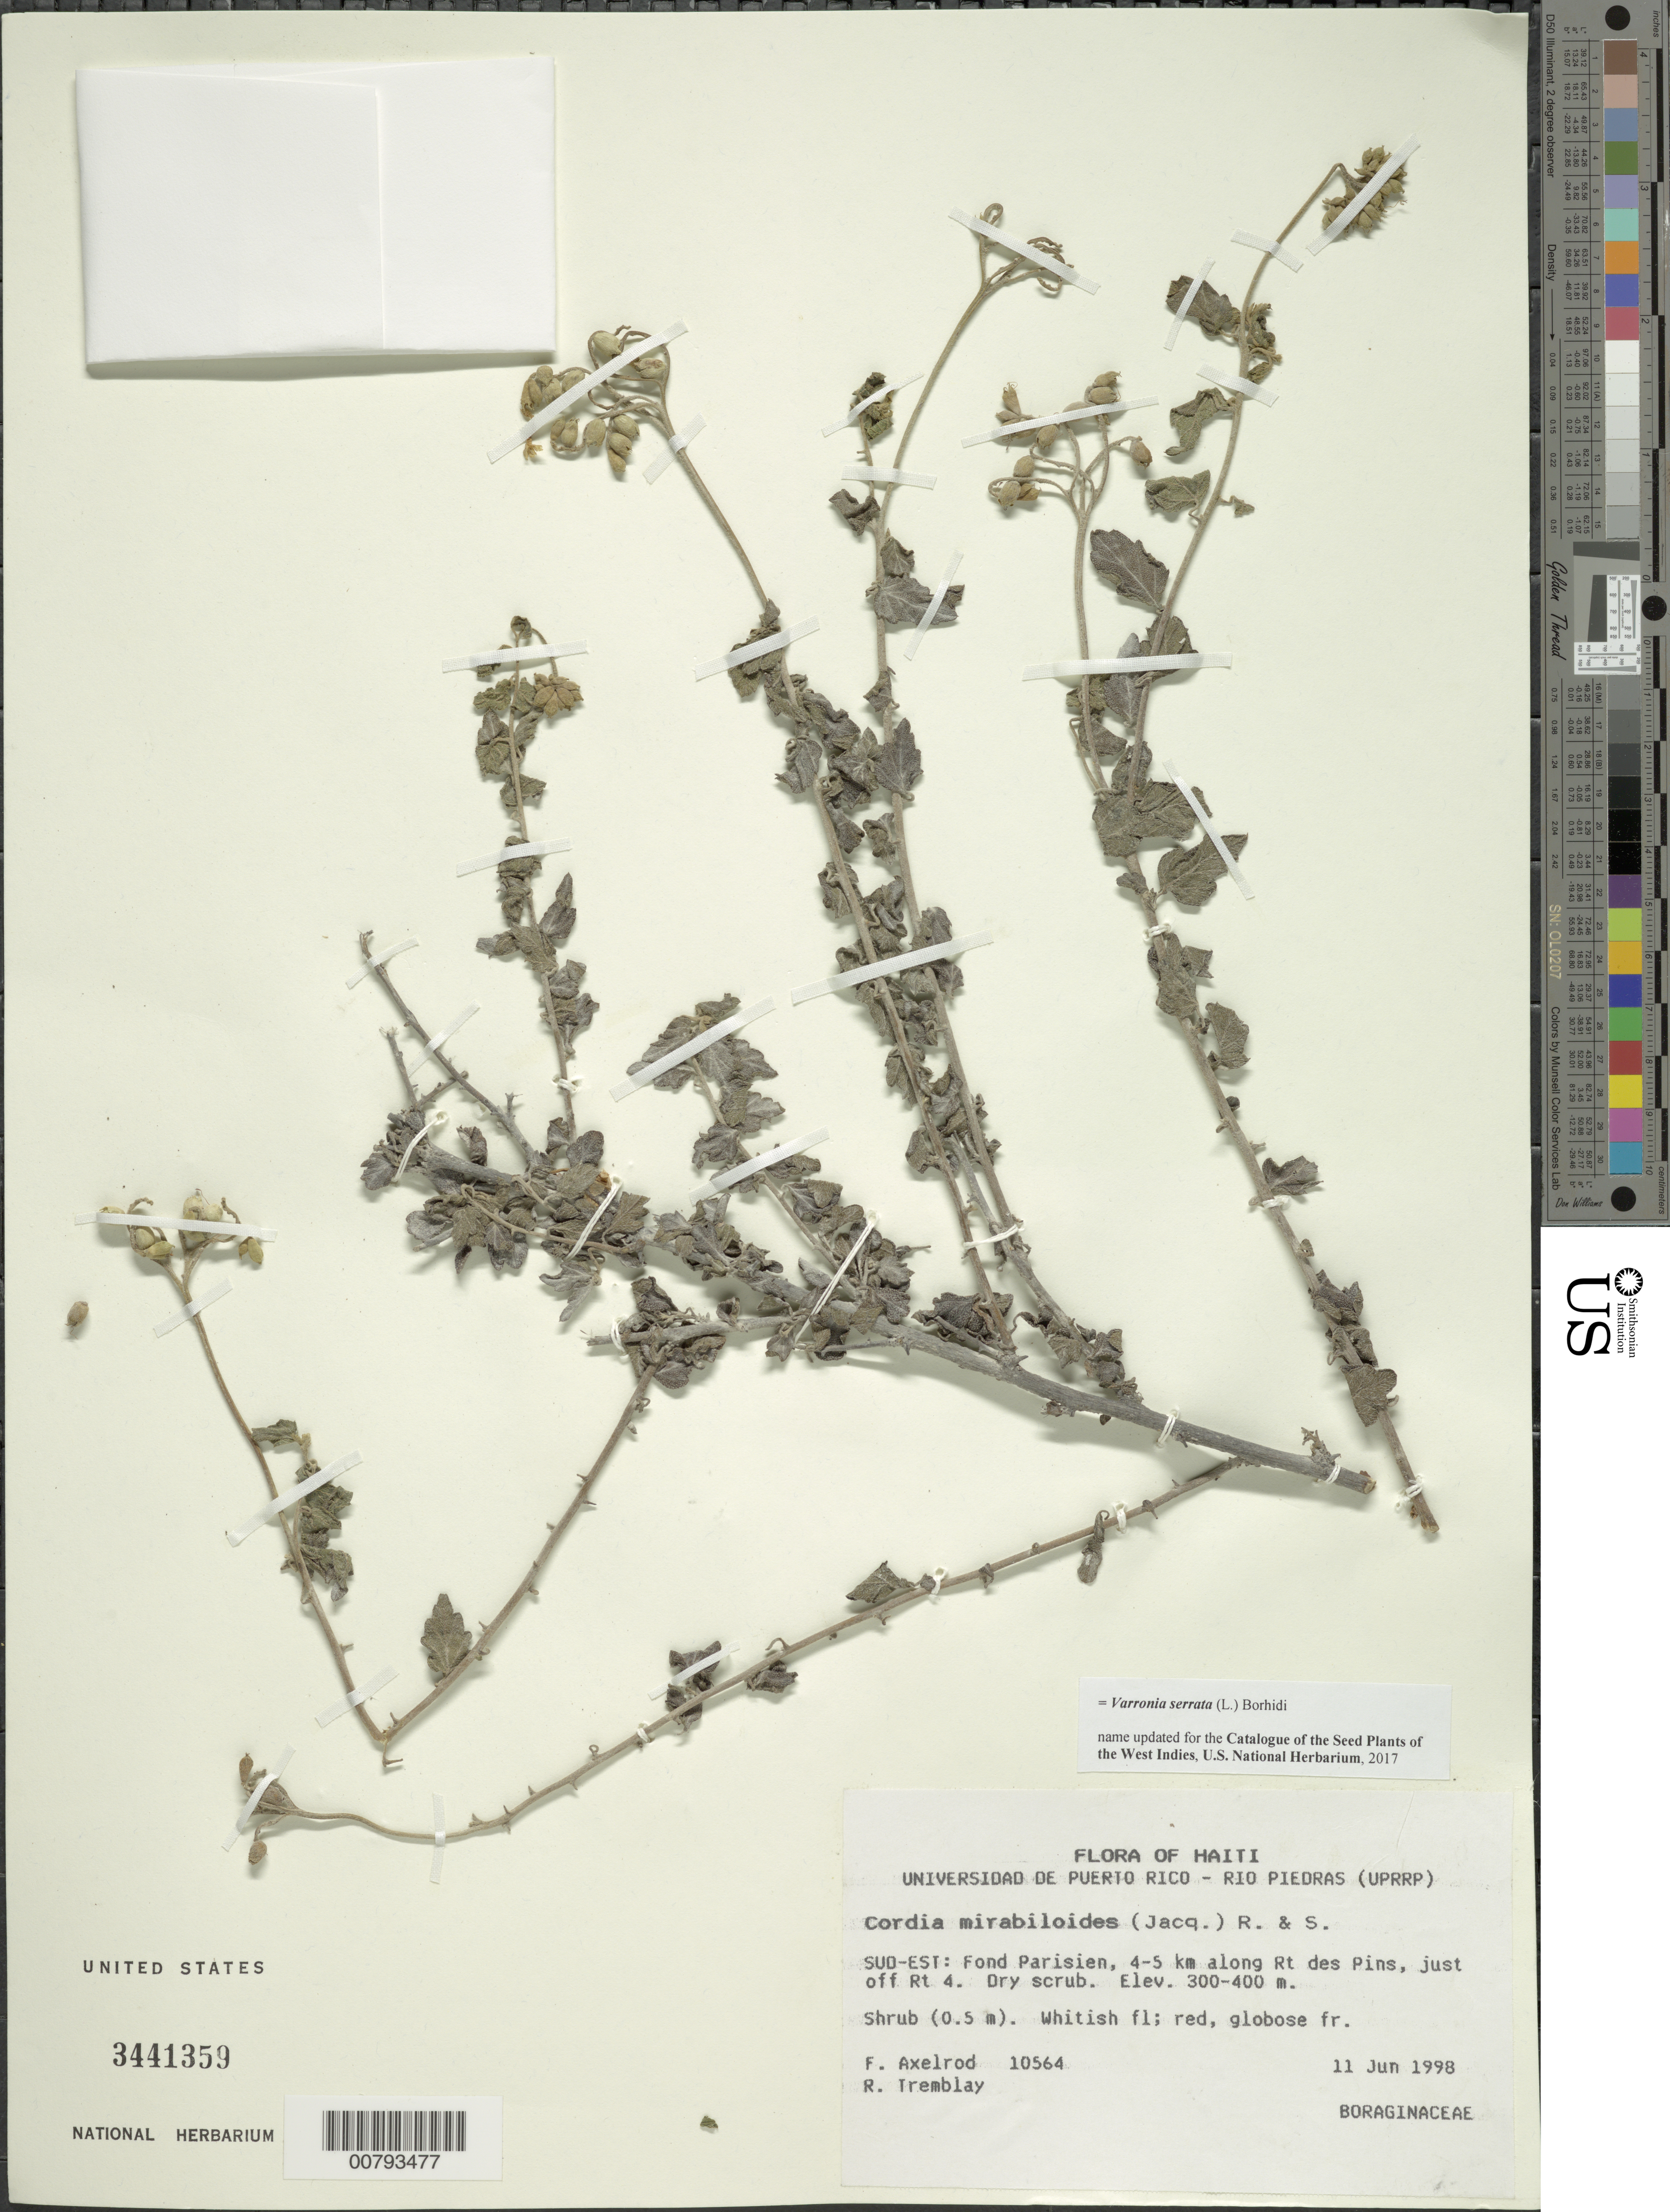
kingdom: Plantae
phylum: Tracheophyta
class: Magnoliopsida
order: Boraginales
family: Cordiaceae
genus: Varronia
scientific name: Varronia serrata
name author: (L.) Borhidi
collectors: F. S. Axelrod & R. L. Tremblay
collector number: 10564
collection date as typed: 11 Jun 1988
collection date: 1988-06-11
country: Haiti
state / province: Sud-Est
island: Hispaniola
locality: Sud-Est; Fond Parisien, 4-5 km along Rt. Des Pins, just off Rt 4.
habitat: Dry scrub.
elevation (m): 300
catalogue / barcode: US 3441359